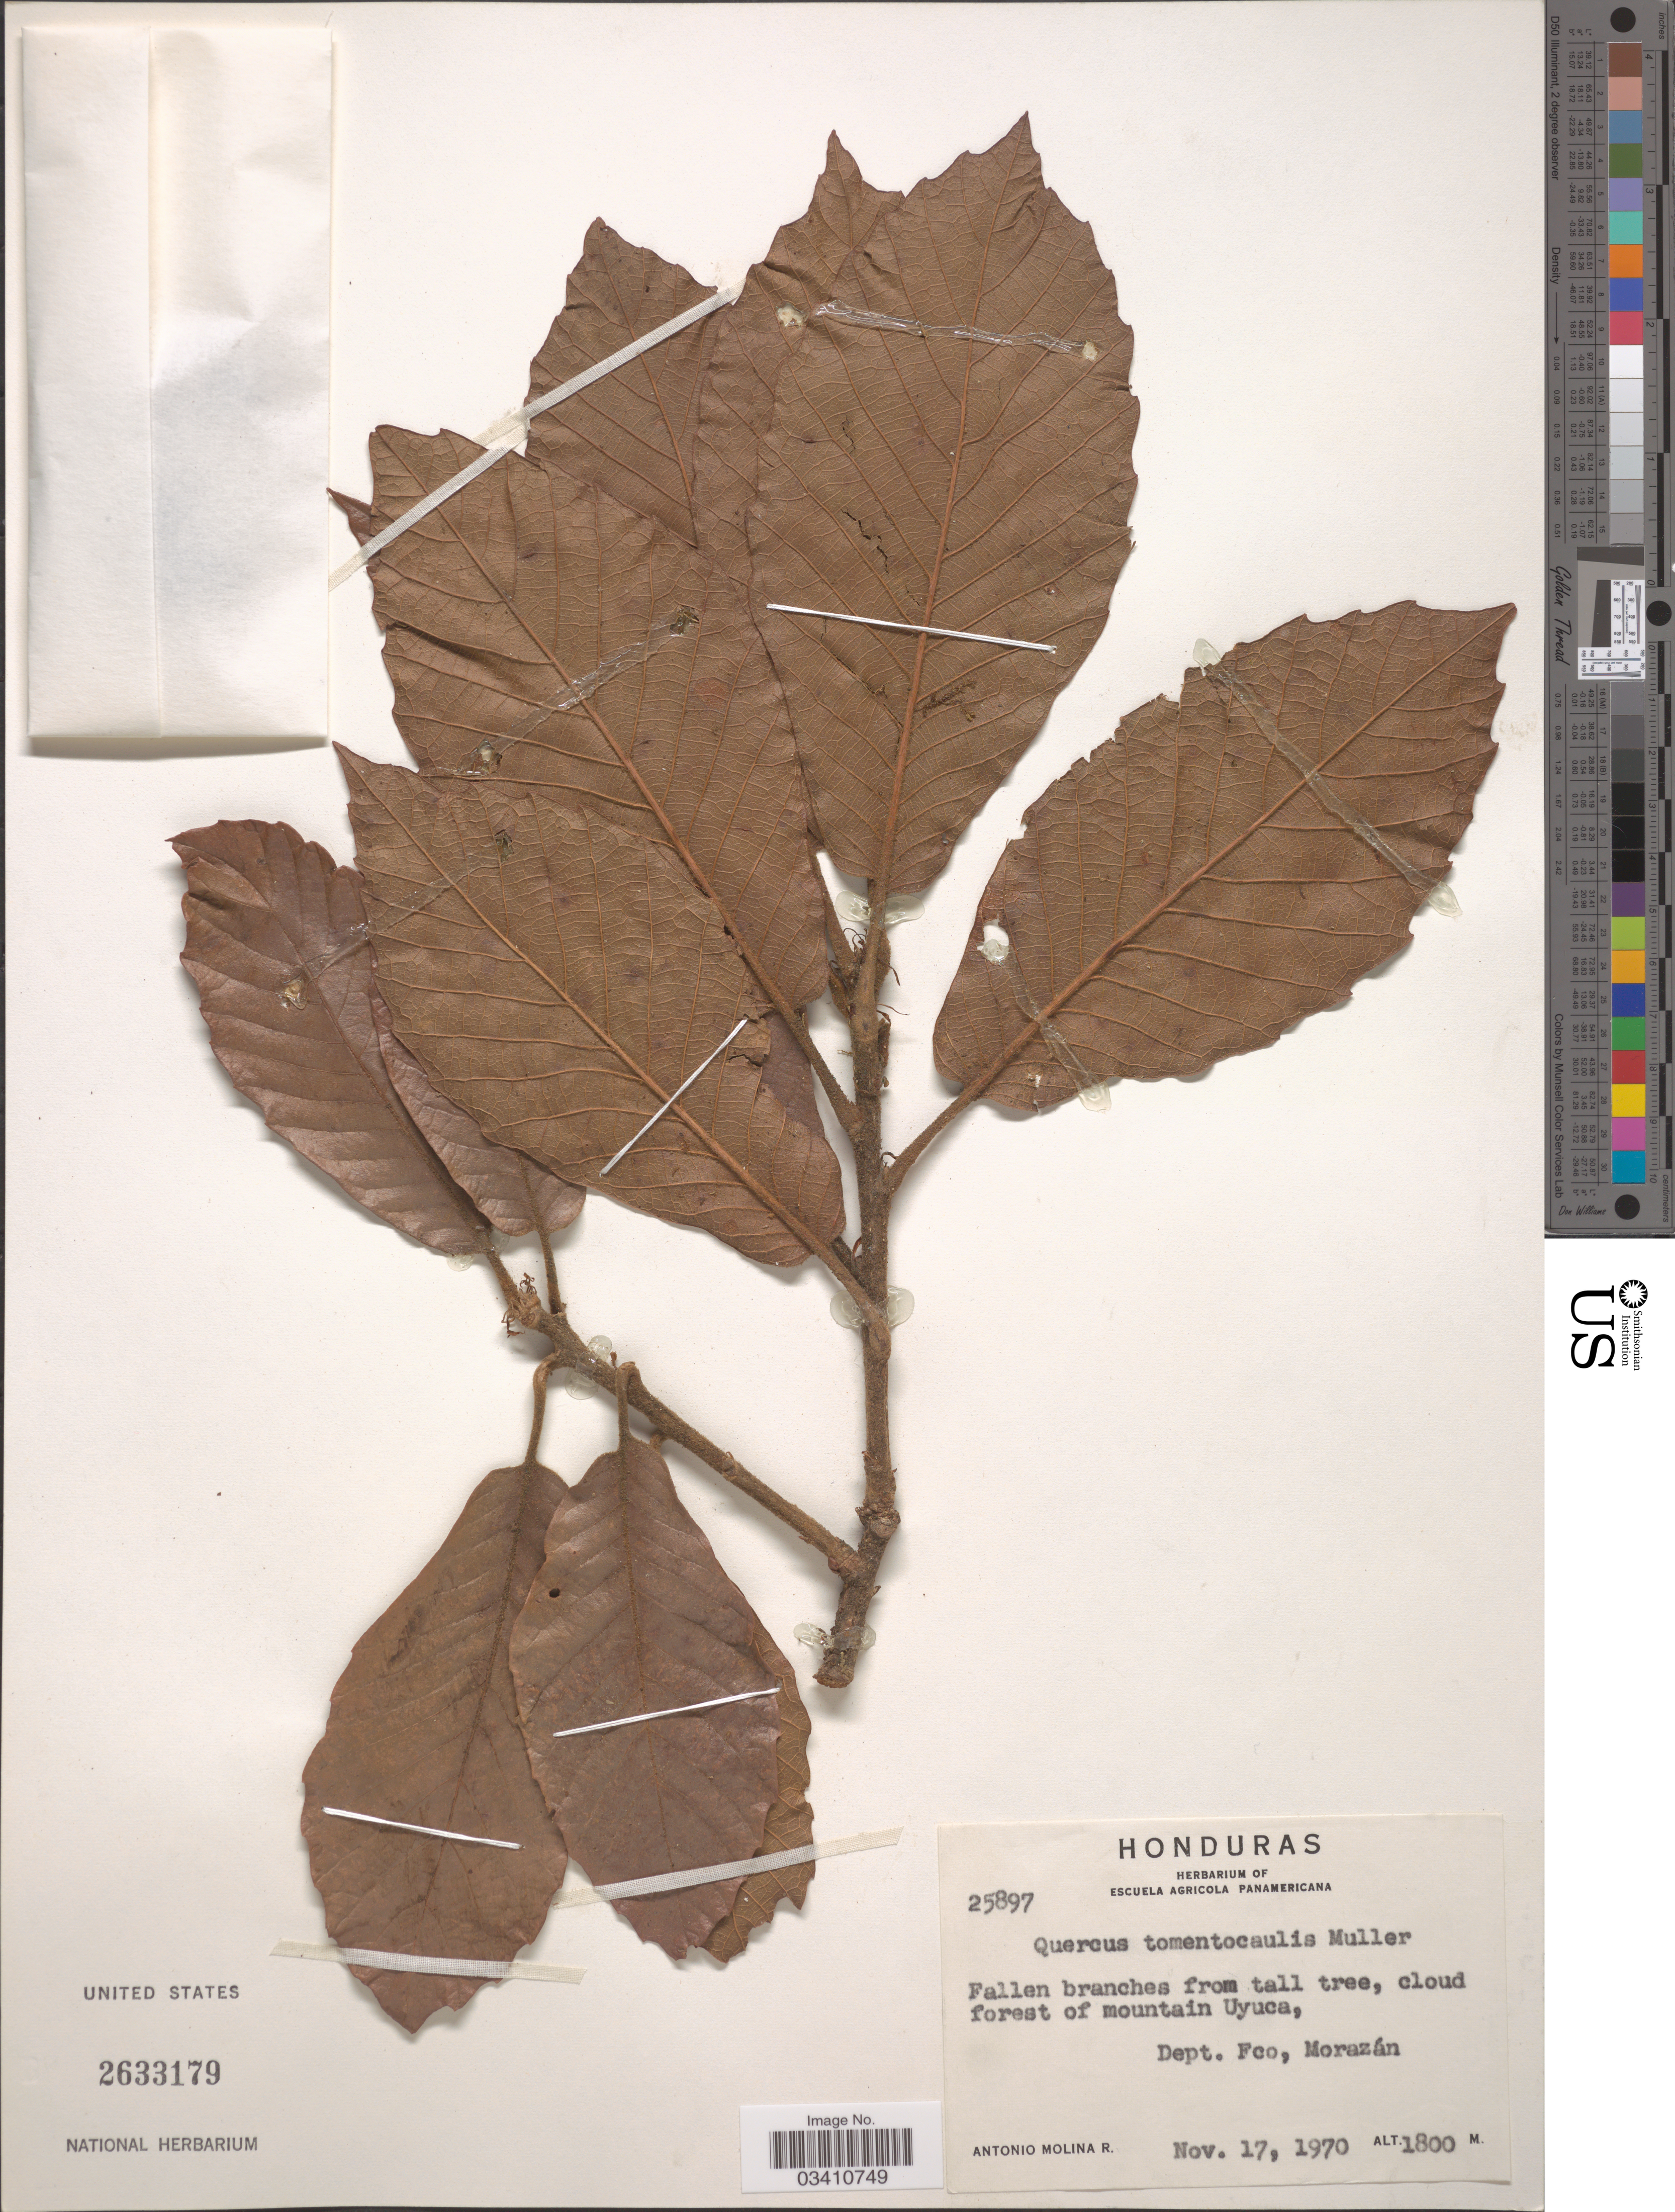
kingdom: Plantae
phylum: Tracheophyta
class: Magnoliopsida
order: Fagales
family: Fagaceae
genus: Quercus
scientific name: Quercus tomentocaulis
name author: C.H. Müll.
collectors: A. Molina R.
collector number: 25897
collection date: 1970-11-17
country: Honduras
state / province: Fco. Morazán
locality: Mountain Uyuca, Dept. Fco, Morazán.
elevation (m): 1800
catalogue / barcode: US 2633179